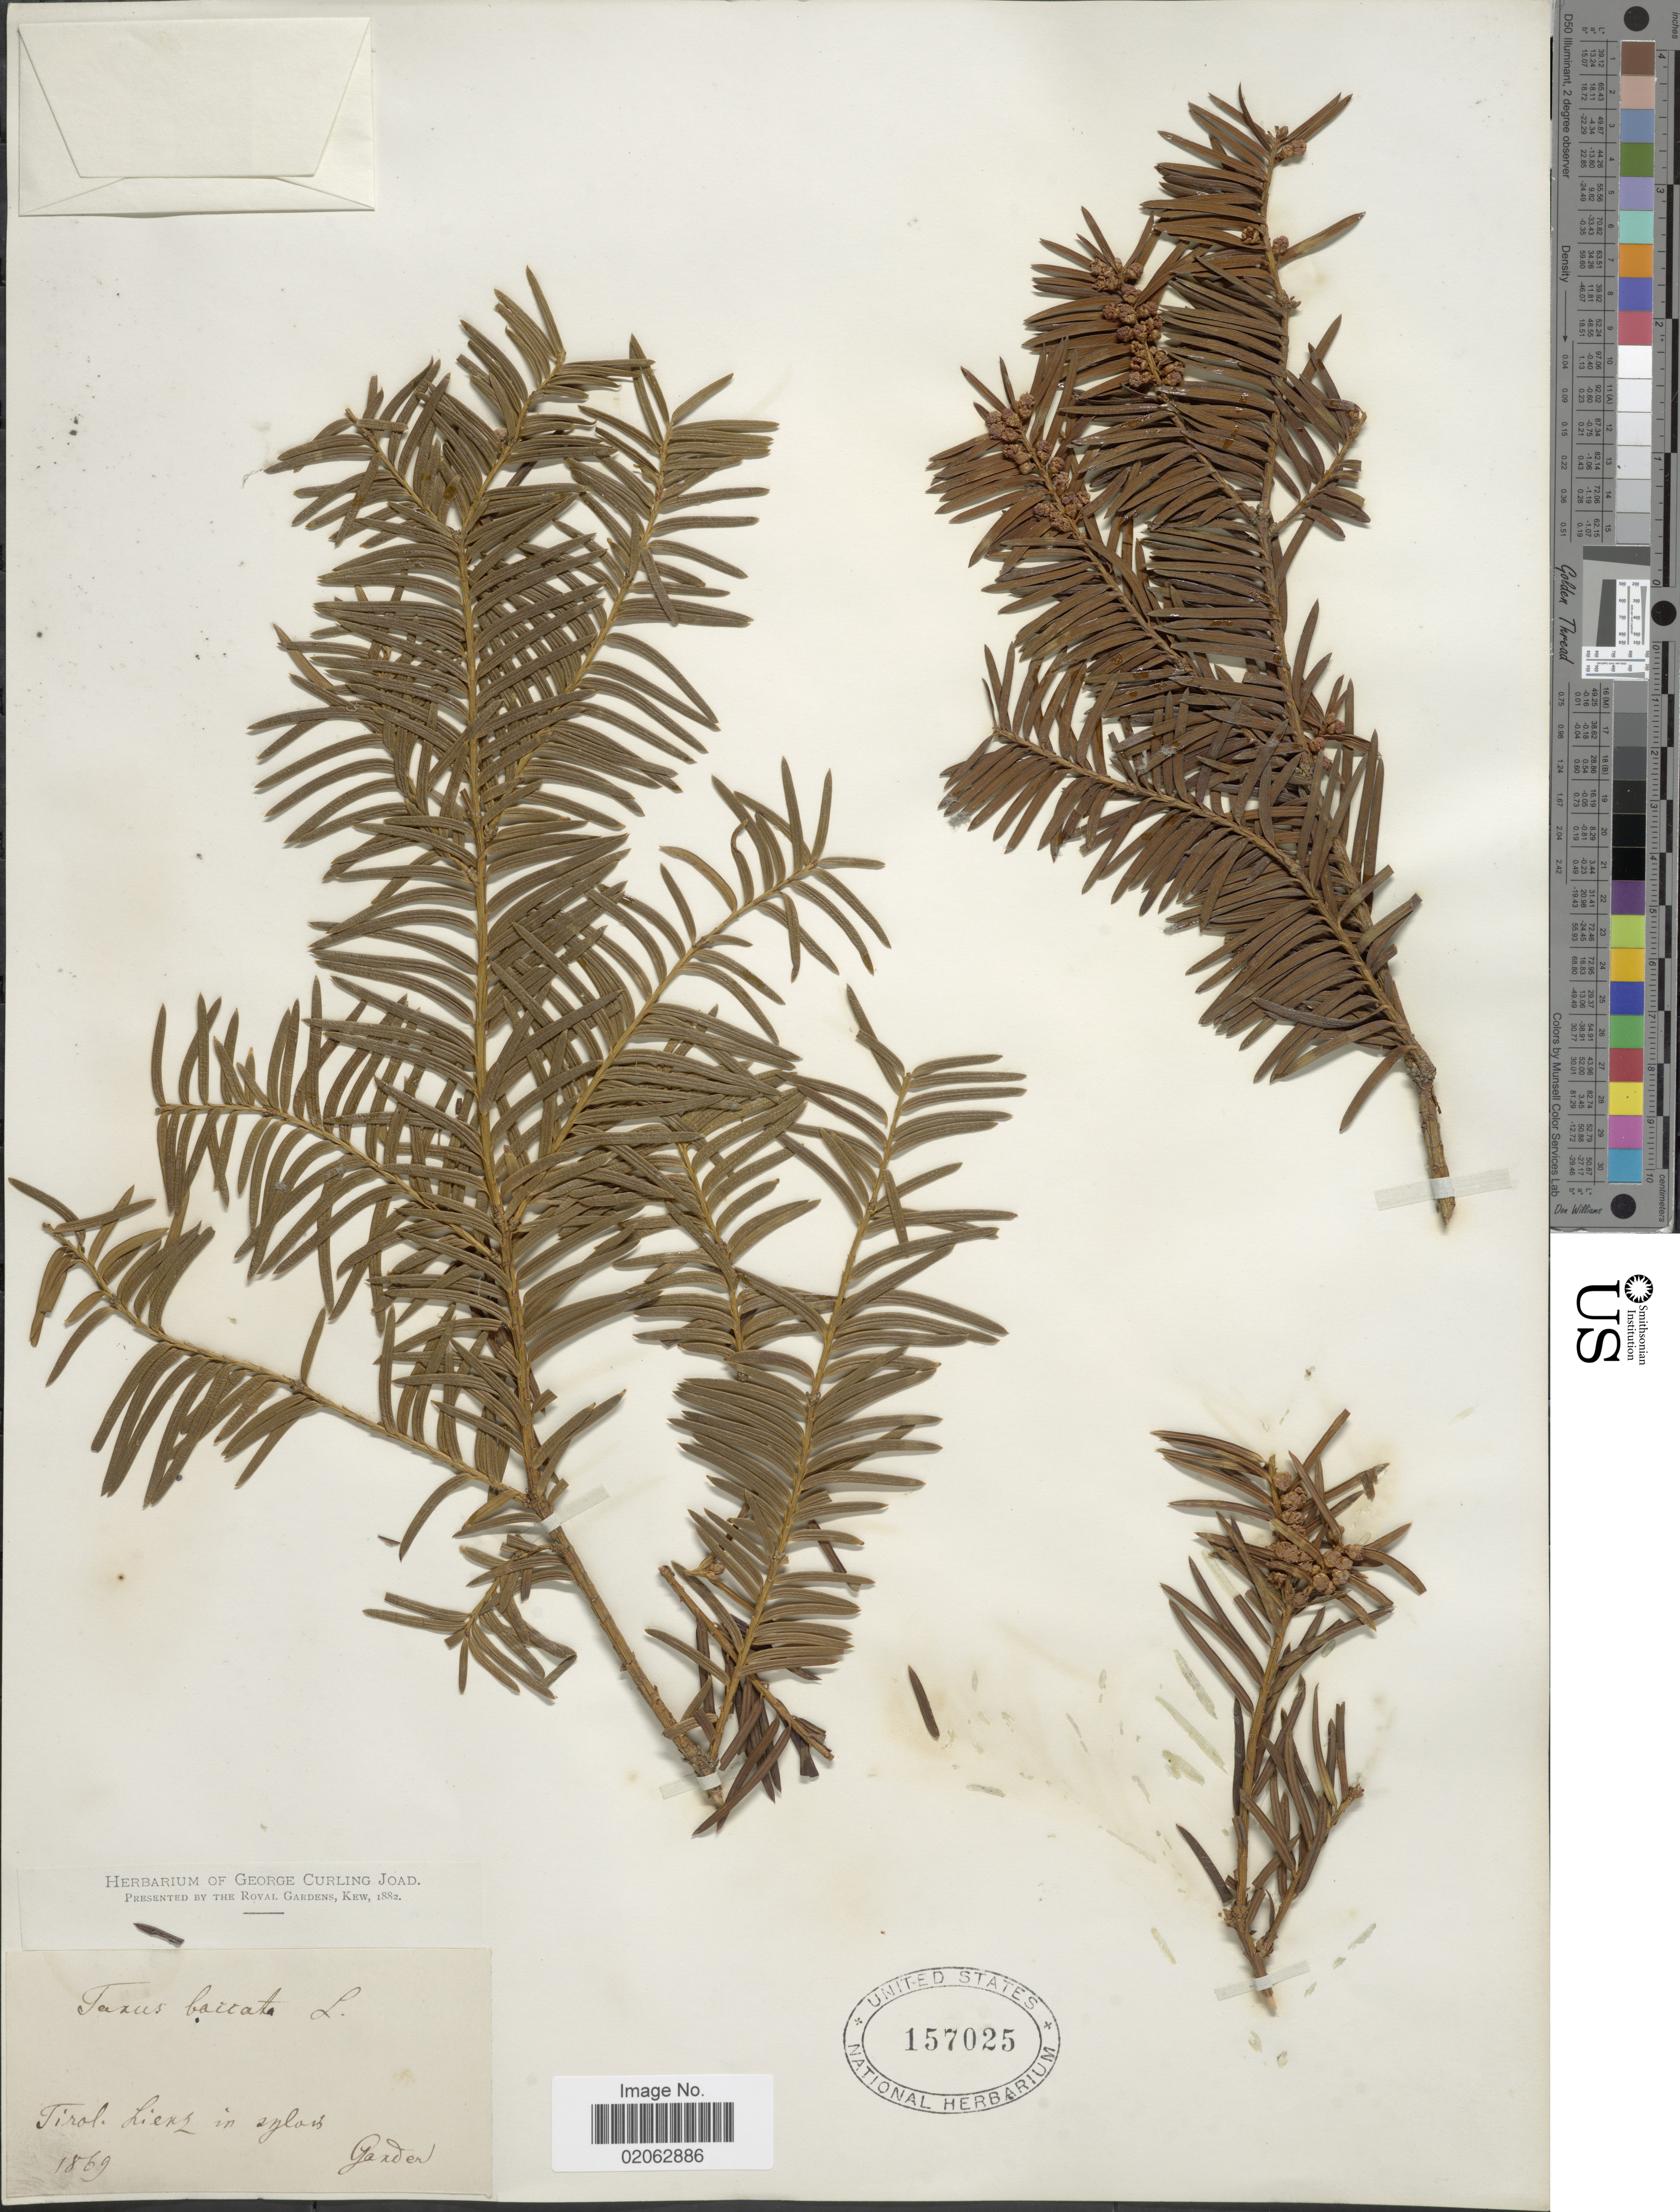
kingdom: Plantae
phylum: Tracheophyta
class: Pinopsida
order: Pinales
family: Taxaceae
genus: Taxus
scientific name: Taxus baccata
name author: L.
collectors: -- Gander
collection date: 1869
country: Austria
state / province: Tirol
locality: Tirol. lienz in szlas [interpreted].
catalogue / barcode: US 157025